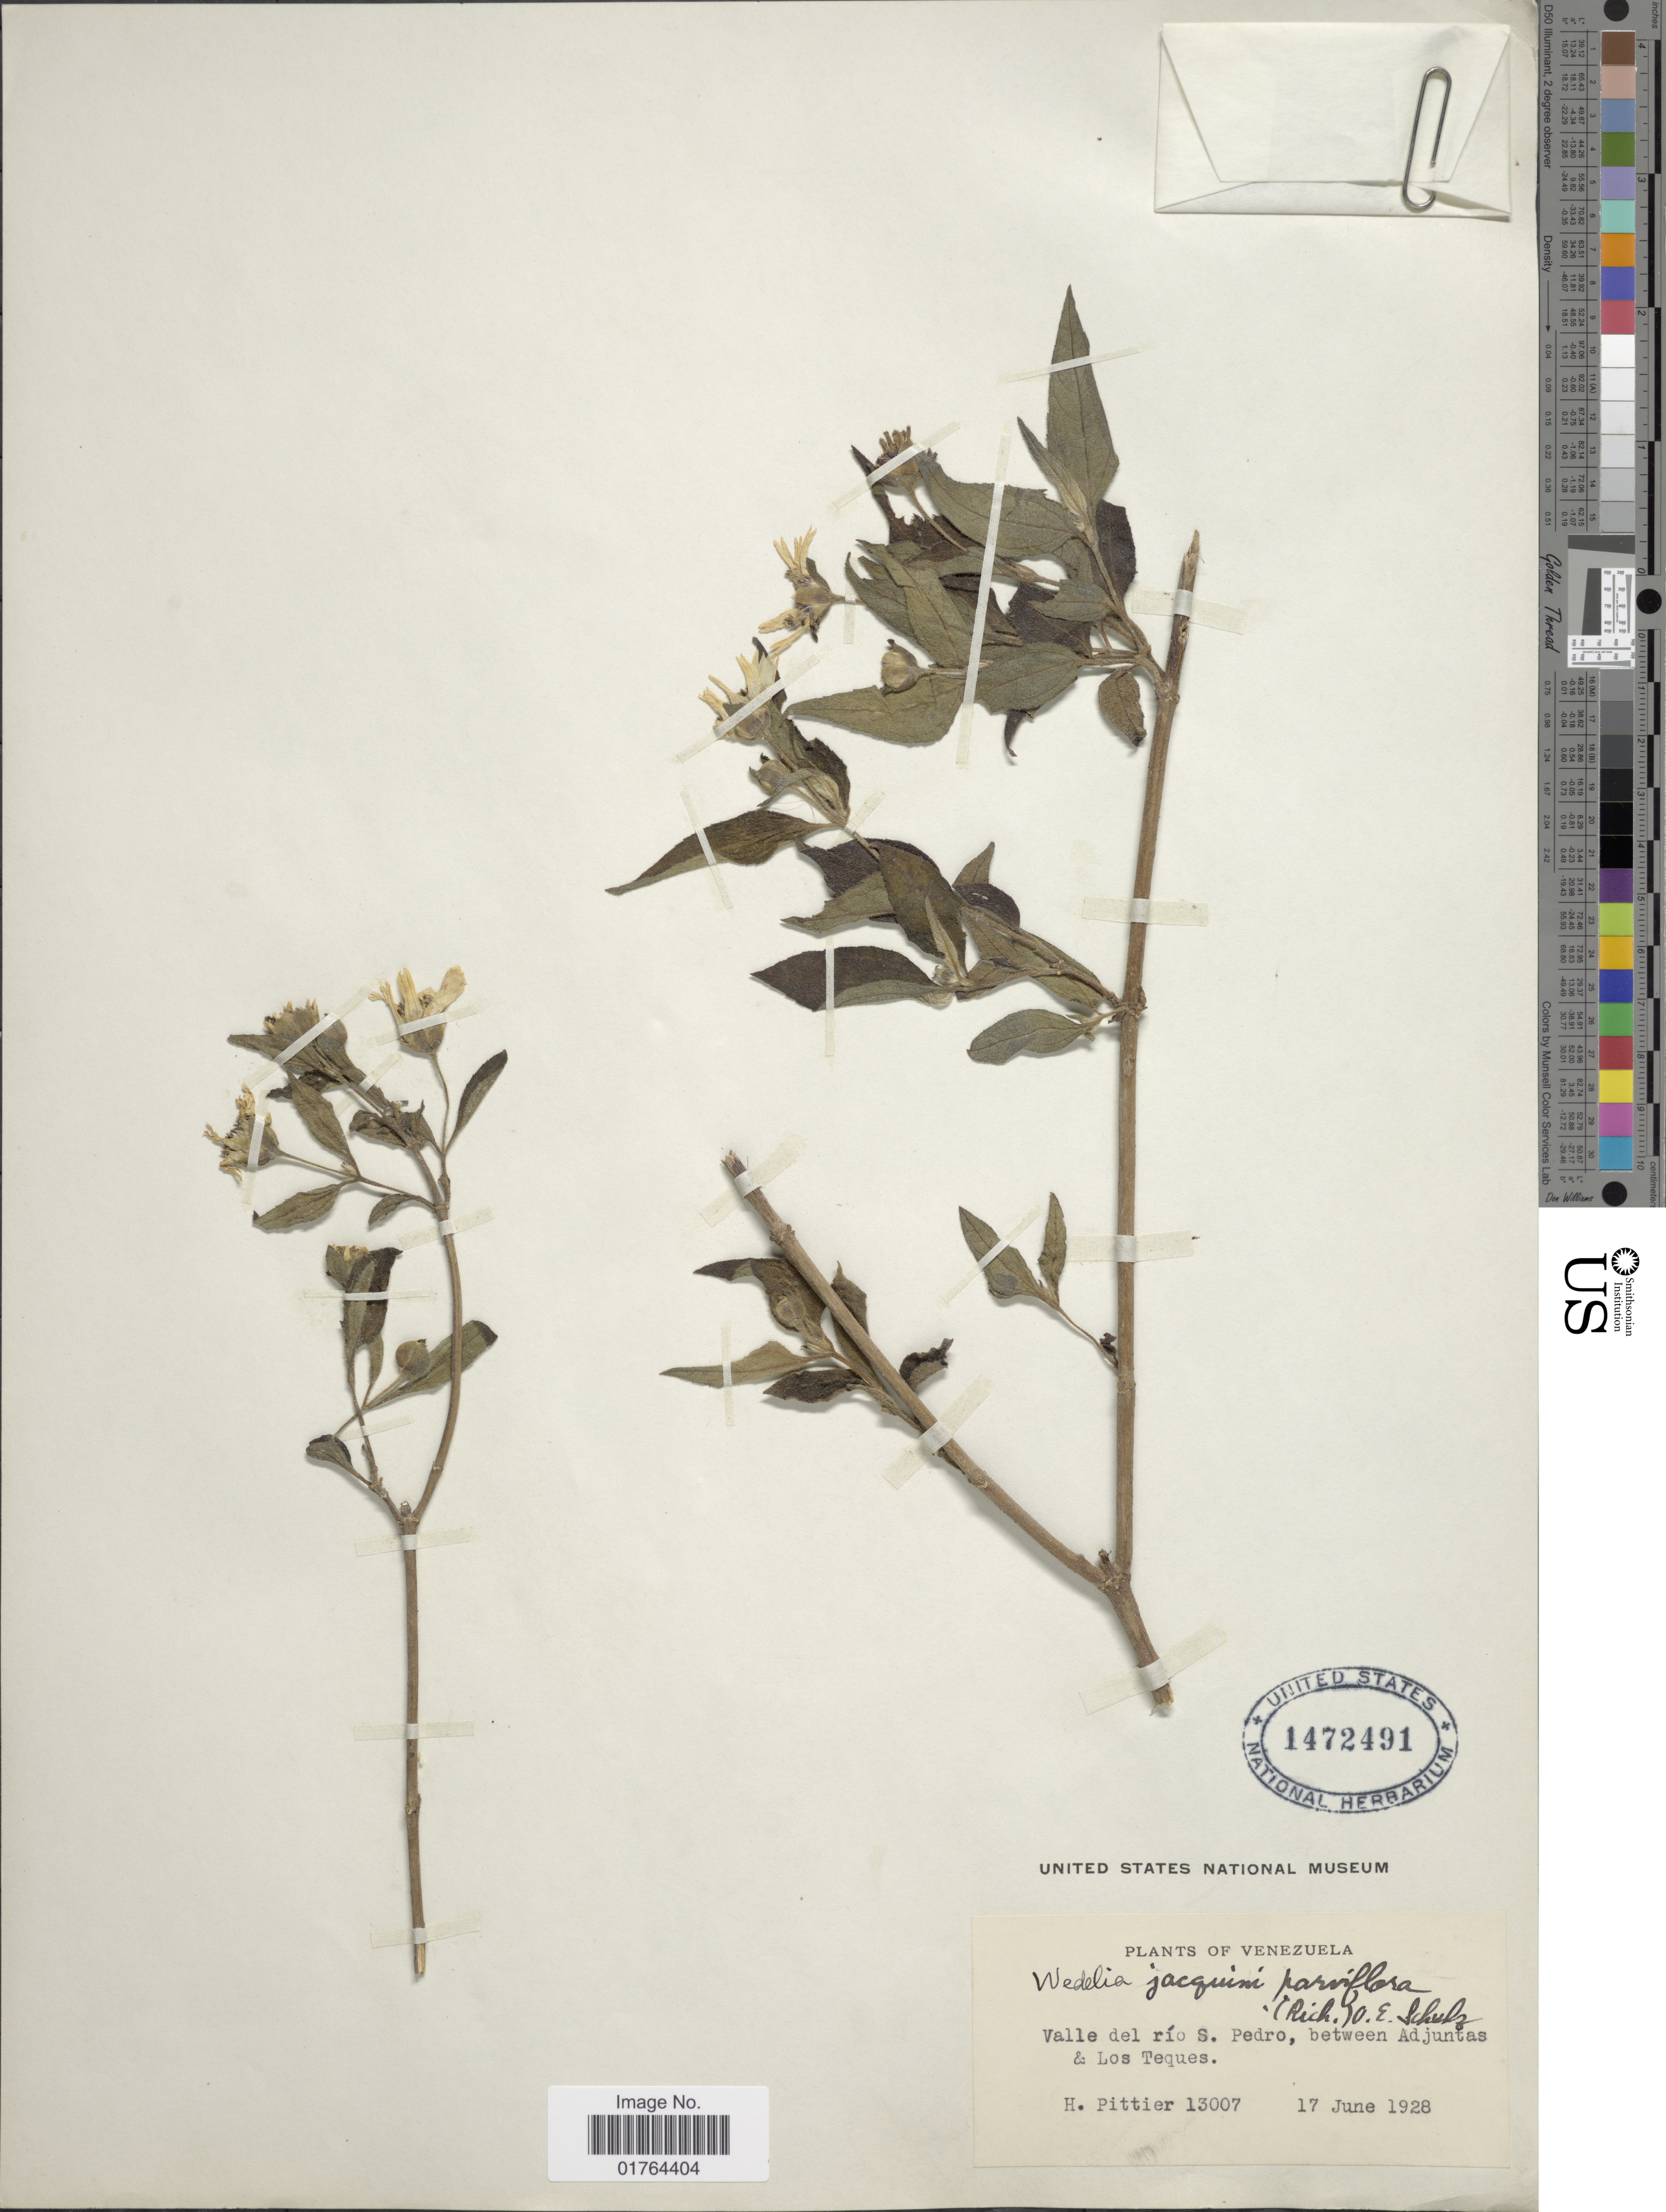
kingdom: Plantae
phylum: Tracheophyta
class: Magnoliopsida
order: Asterales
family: Asteraceae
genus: Wedelia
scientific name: Wedelia calycina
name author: Rich.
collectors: H. F. Pittier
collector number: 13007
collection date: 1928-06-17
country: Venezuela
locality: Valle del rio S. Pedro, between Adjuntas & Los Teques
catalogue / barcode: US 1472491